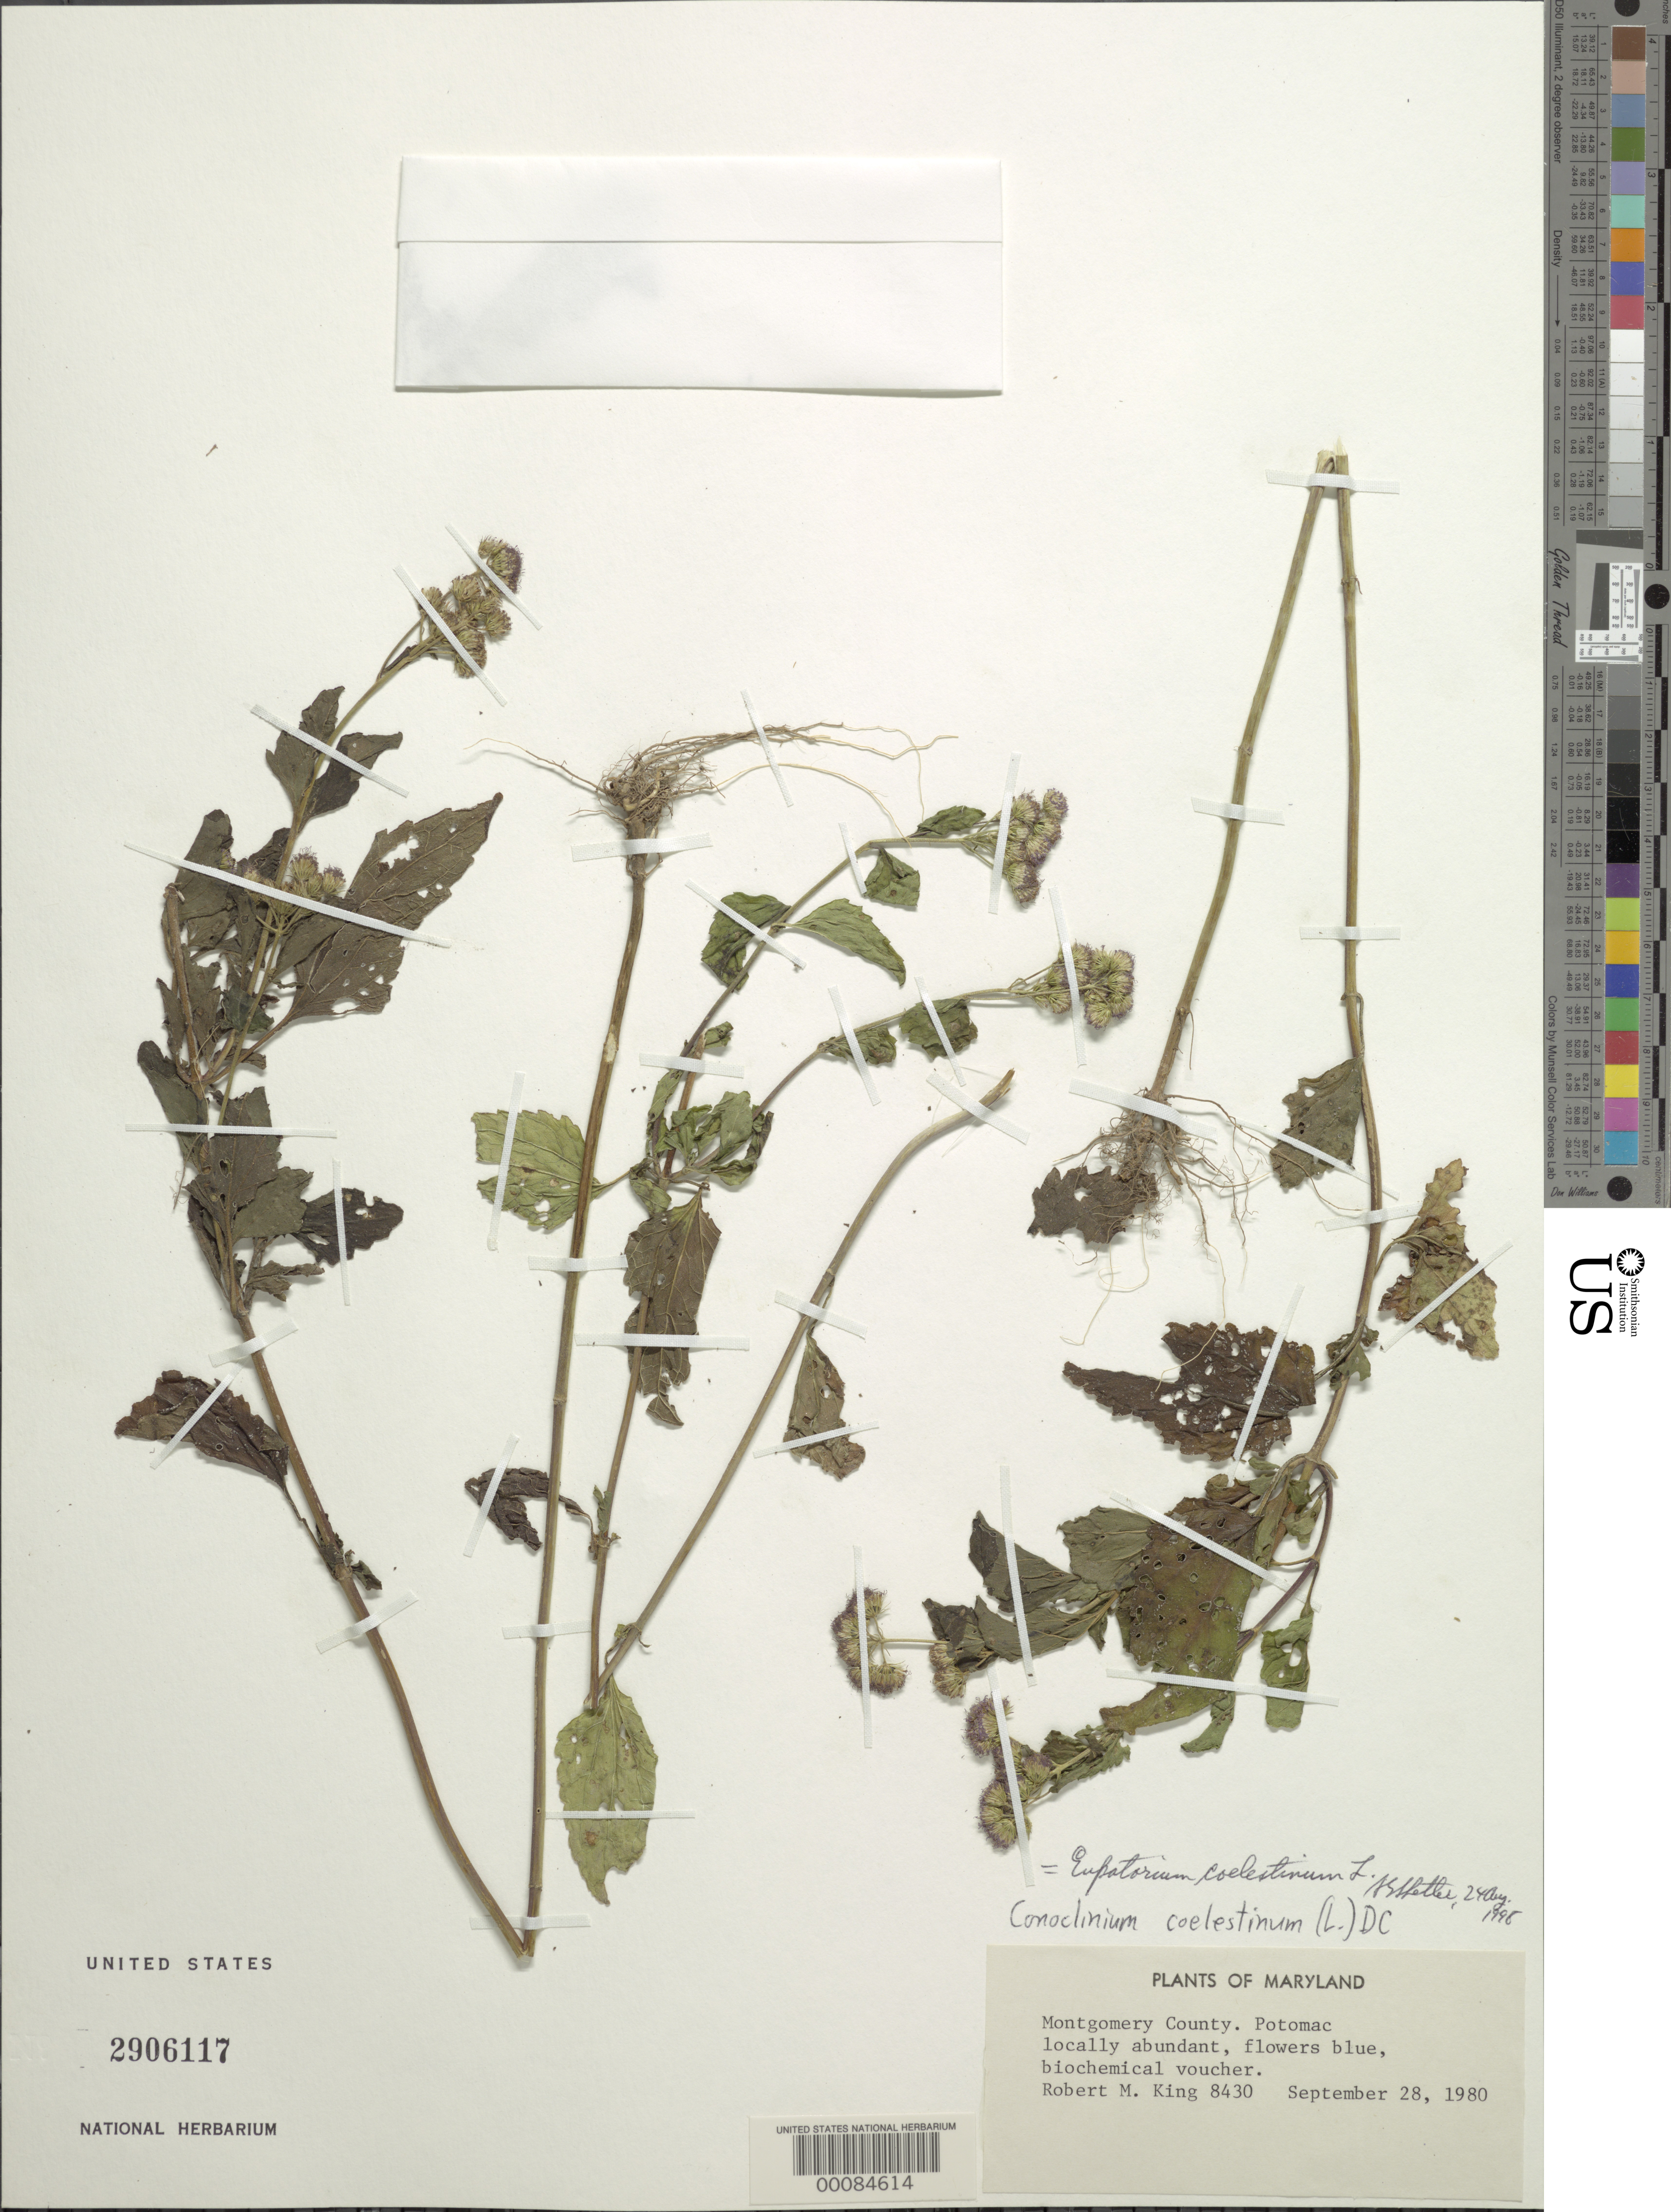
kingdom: Plantae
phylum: Tracheophyta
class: Magnoliopsida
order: Asterales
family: Asteraceae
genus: Conoclinium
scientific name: Conoclinium coelestinum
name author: (L.) DC.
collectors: R. M. King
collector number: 8430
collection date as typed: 28 Sep 1980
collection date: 1980-09-28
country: United States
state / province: Maryland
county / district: Montgomery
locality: Potomac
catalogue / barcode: US 2906117